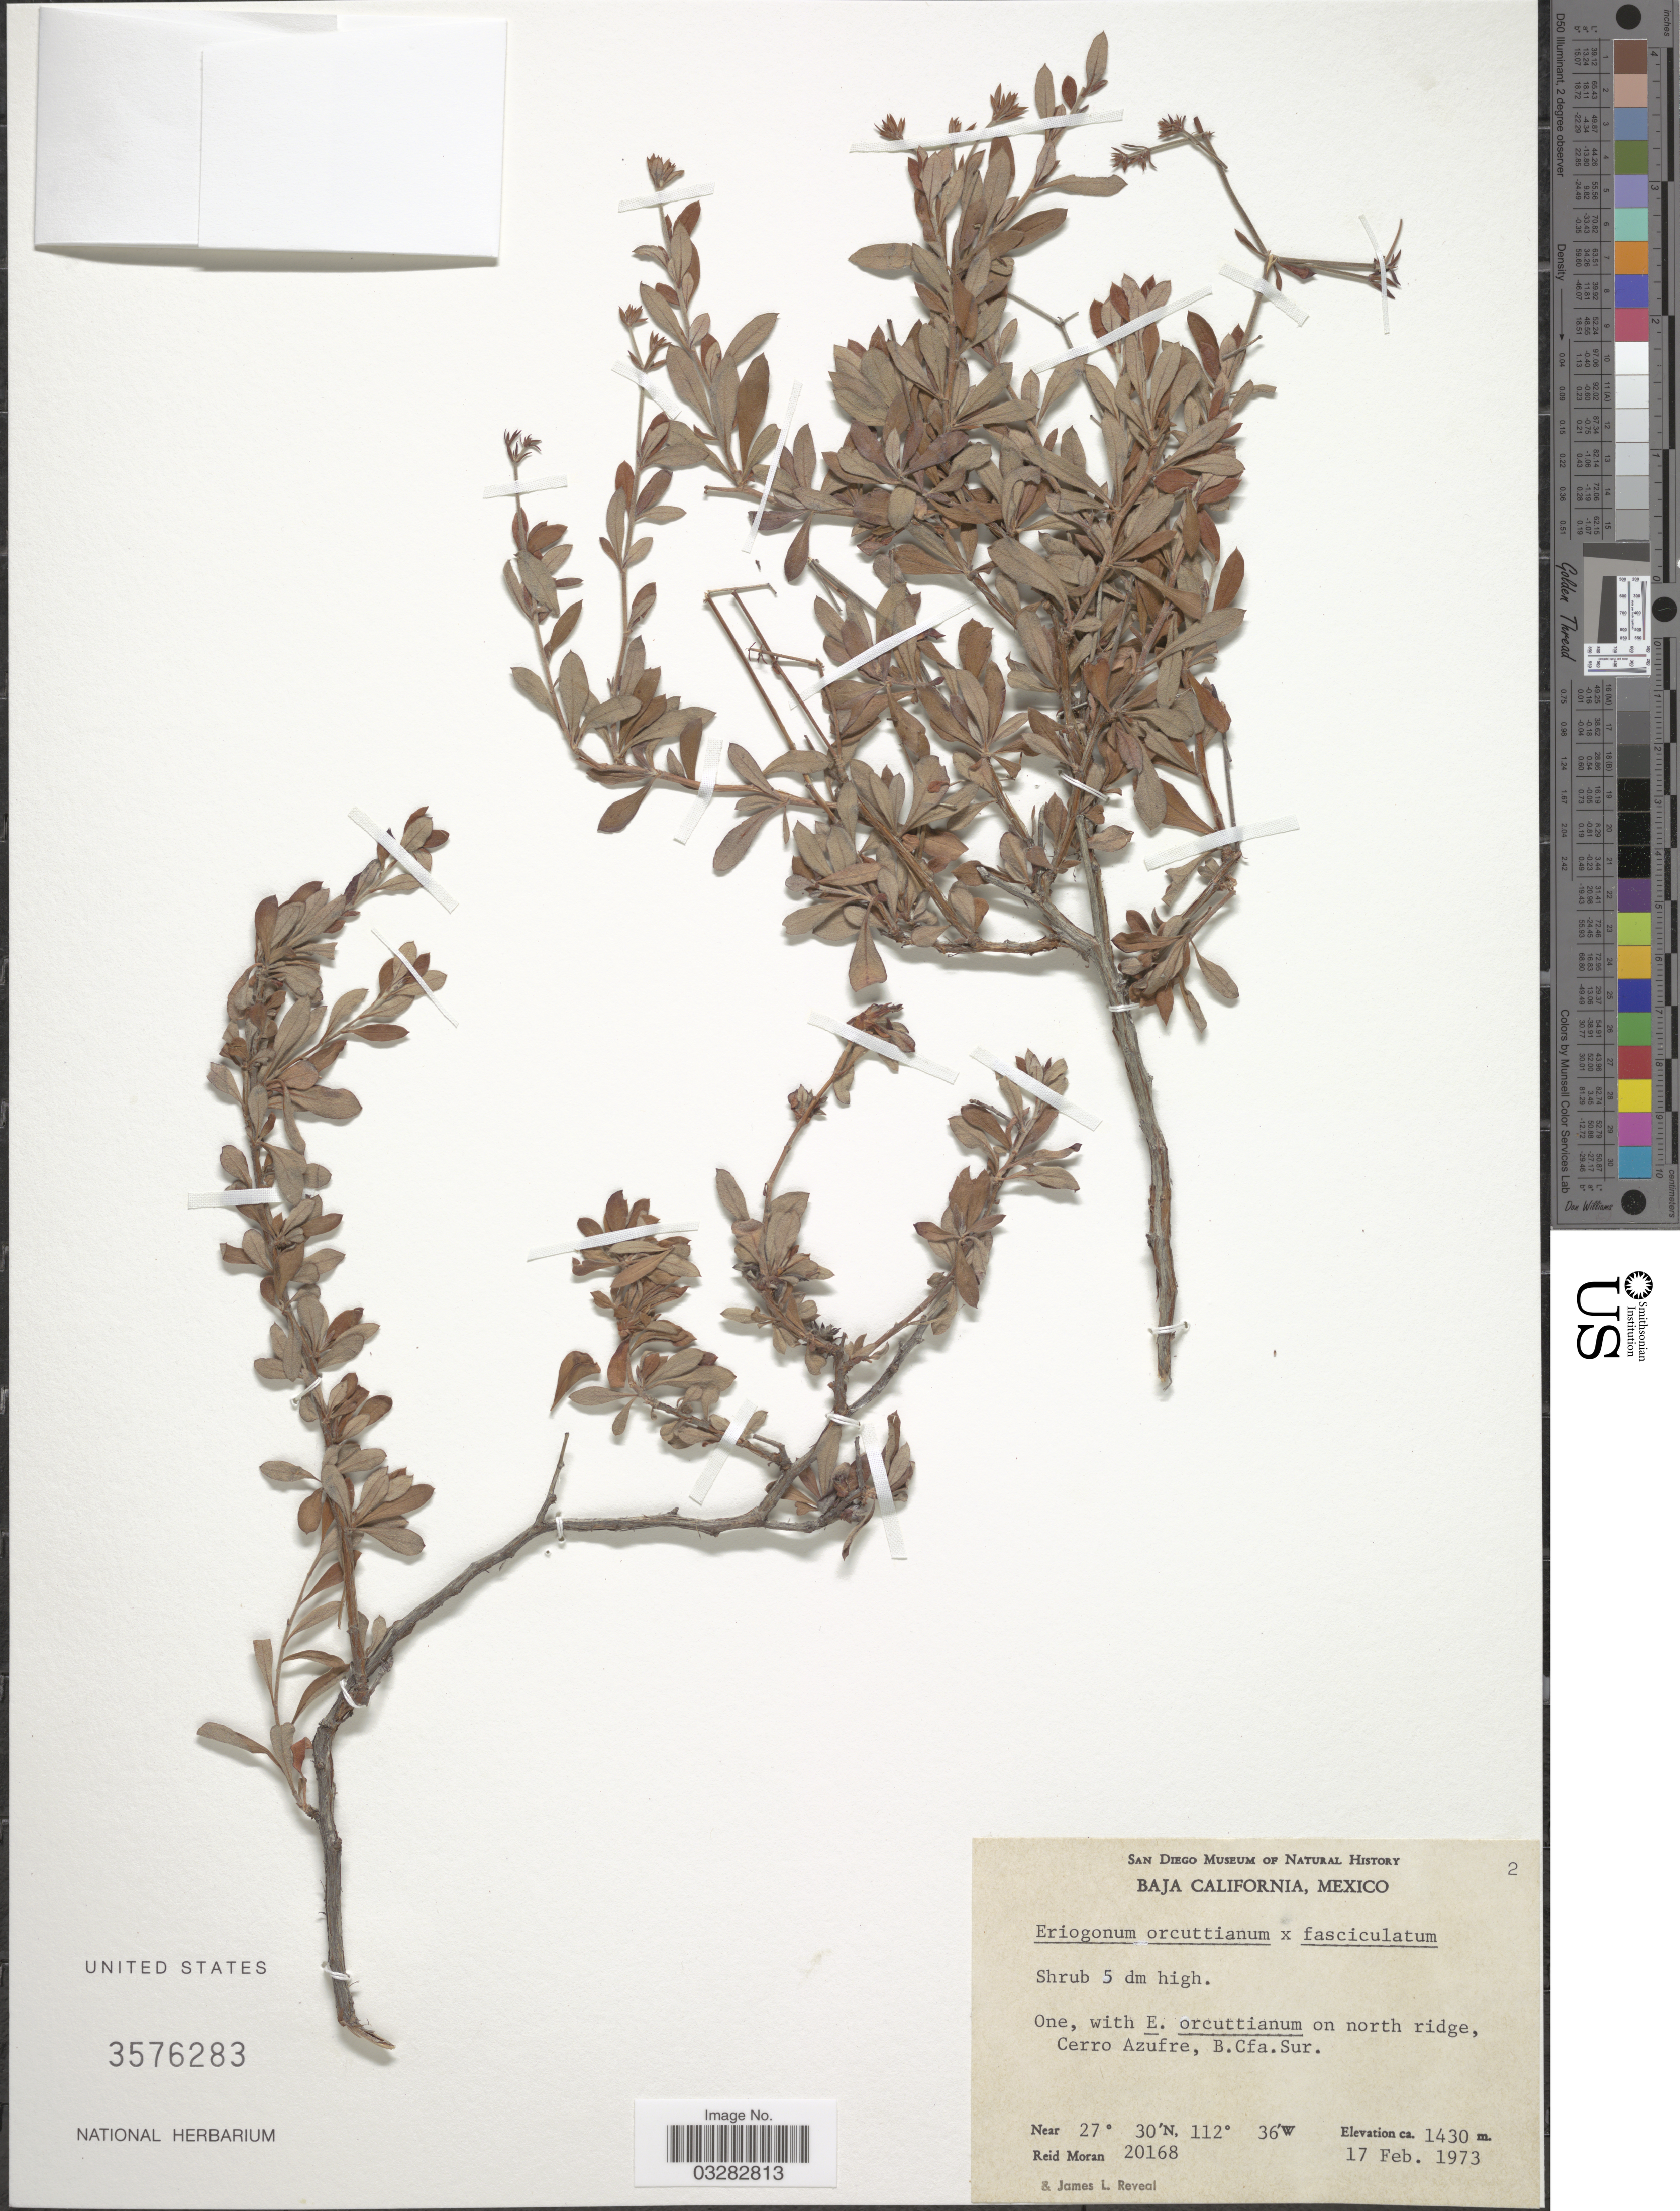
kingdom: Plantae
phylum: Tracheophyta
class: Magnoliopsida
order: Caryophyllales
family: Polygonaceae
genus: Eriogonum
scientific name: Eriogonum orcuttianum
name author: S. Watson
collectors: R. V. Moran & J. L. Reveal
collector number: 20168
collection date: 1973-02-17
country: Mexico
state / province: Baja California Sur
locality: Cerro Azufre.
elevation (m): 1430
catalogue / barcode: US 3576283